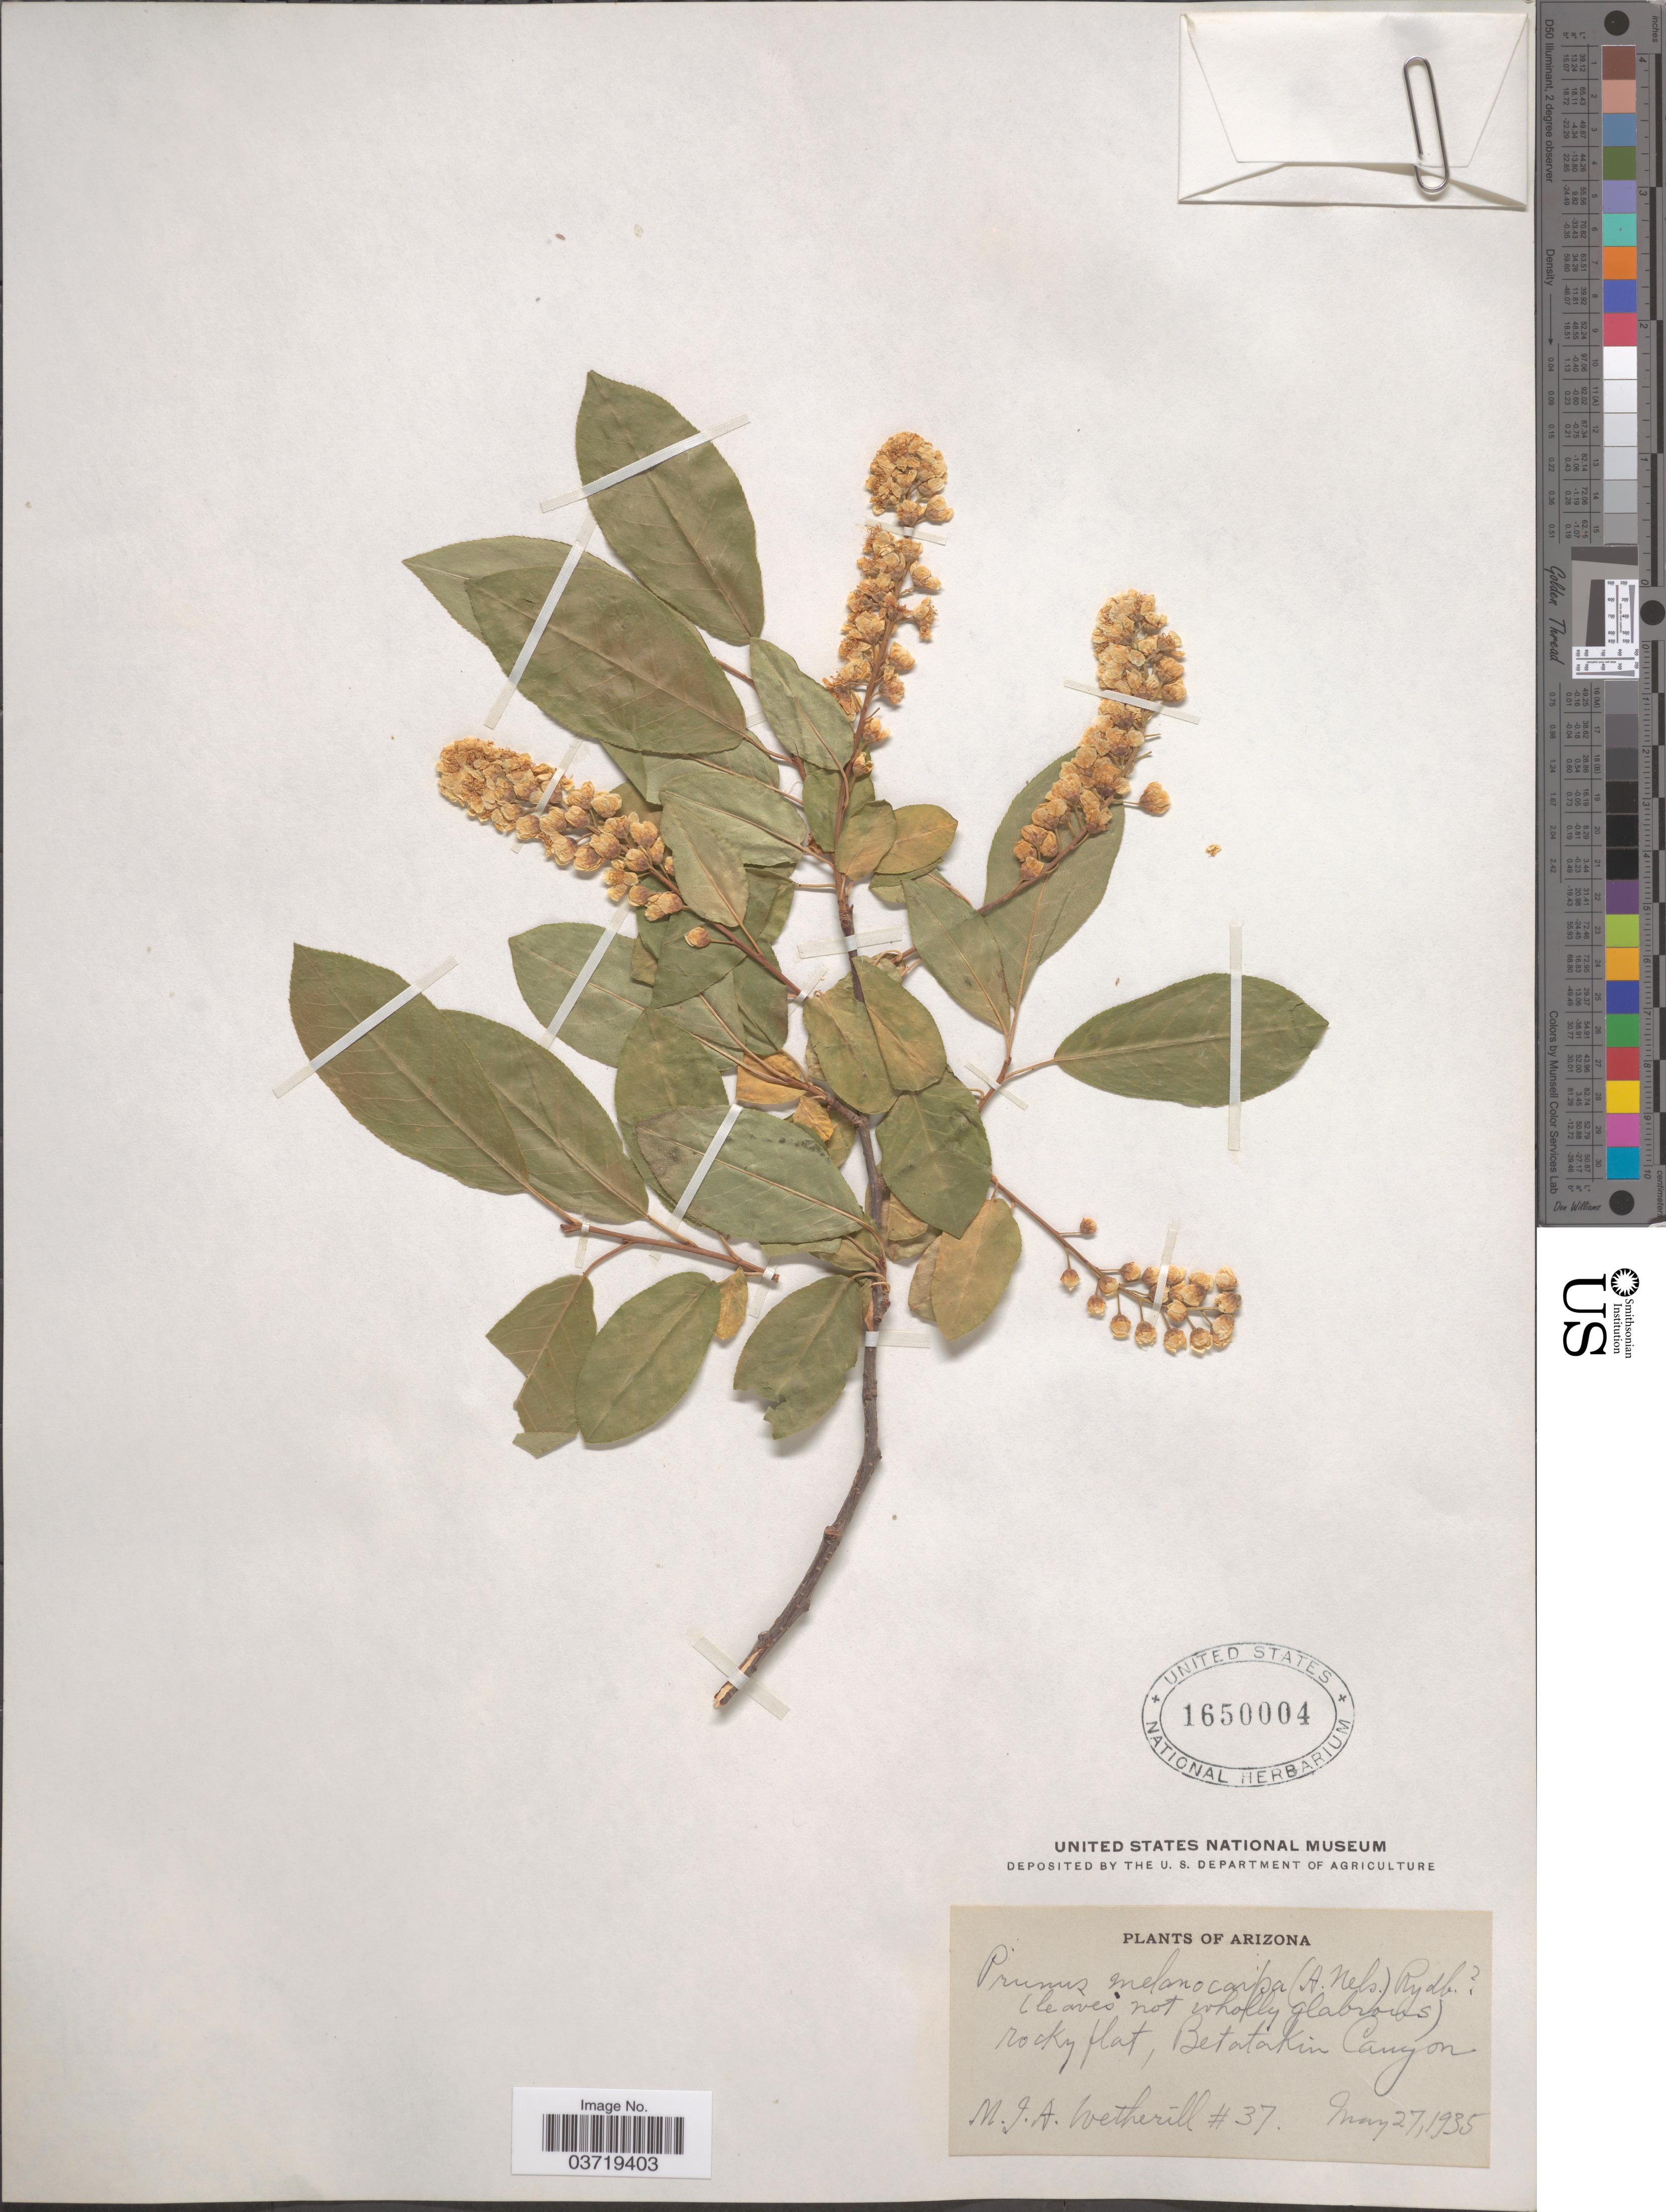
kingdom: Plantae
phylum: Tracheophyta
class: Magnoliopsida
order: Rosales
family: Rosaceae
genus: Prunus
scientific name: Prunus virginiana var. demissa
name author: (Nutt.) Torr.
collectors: M. Wetherill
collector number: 37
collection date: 1935-05-27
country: United States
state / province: Arizona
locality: Betatakin Canyon.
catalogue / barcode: US 1650004